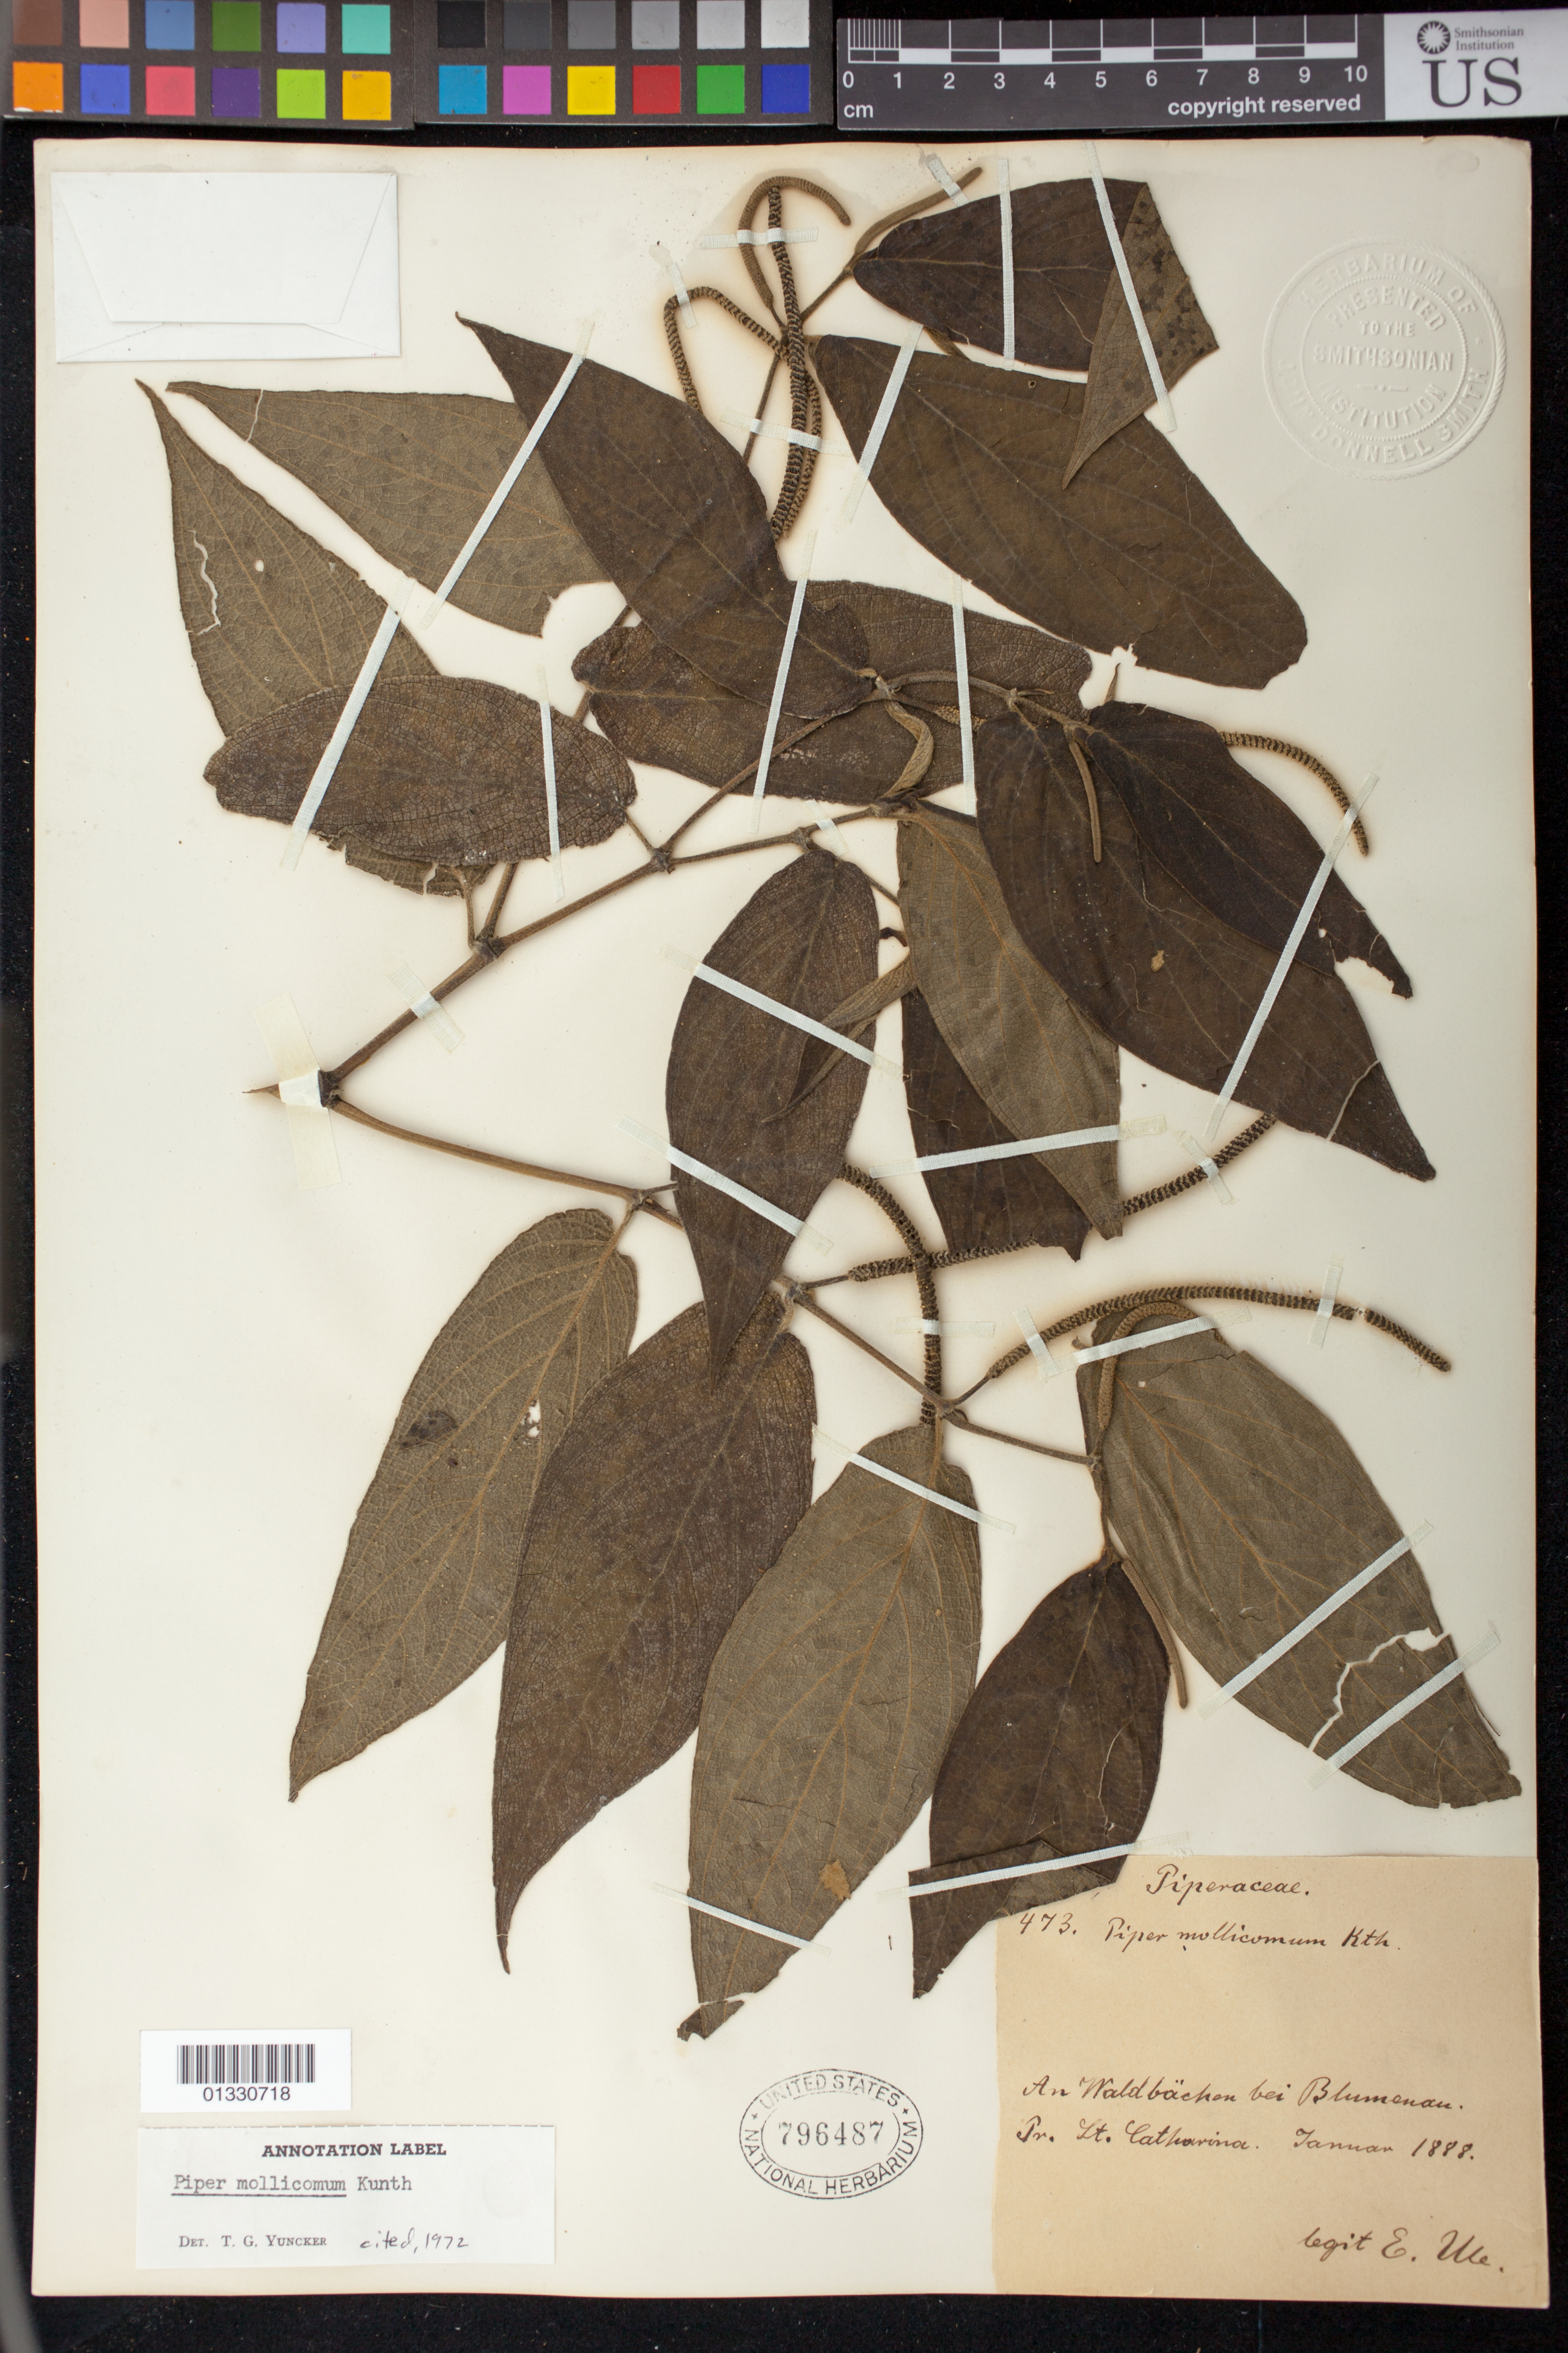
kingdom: Plantae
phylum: Tracheophyta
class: Magnoliopsida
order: Piperales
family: Piperaceae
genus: Piper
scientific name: Piper mollicomum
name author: Kunth ex Steud.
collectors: E. H. Ule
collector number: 473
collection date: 1888-01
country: Brazil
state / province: Santa Catarina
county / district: Blumenau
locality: An Waldbächen bei Blumenau. Pr. St. Catharina.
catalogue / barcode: US 796487